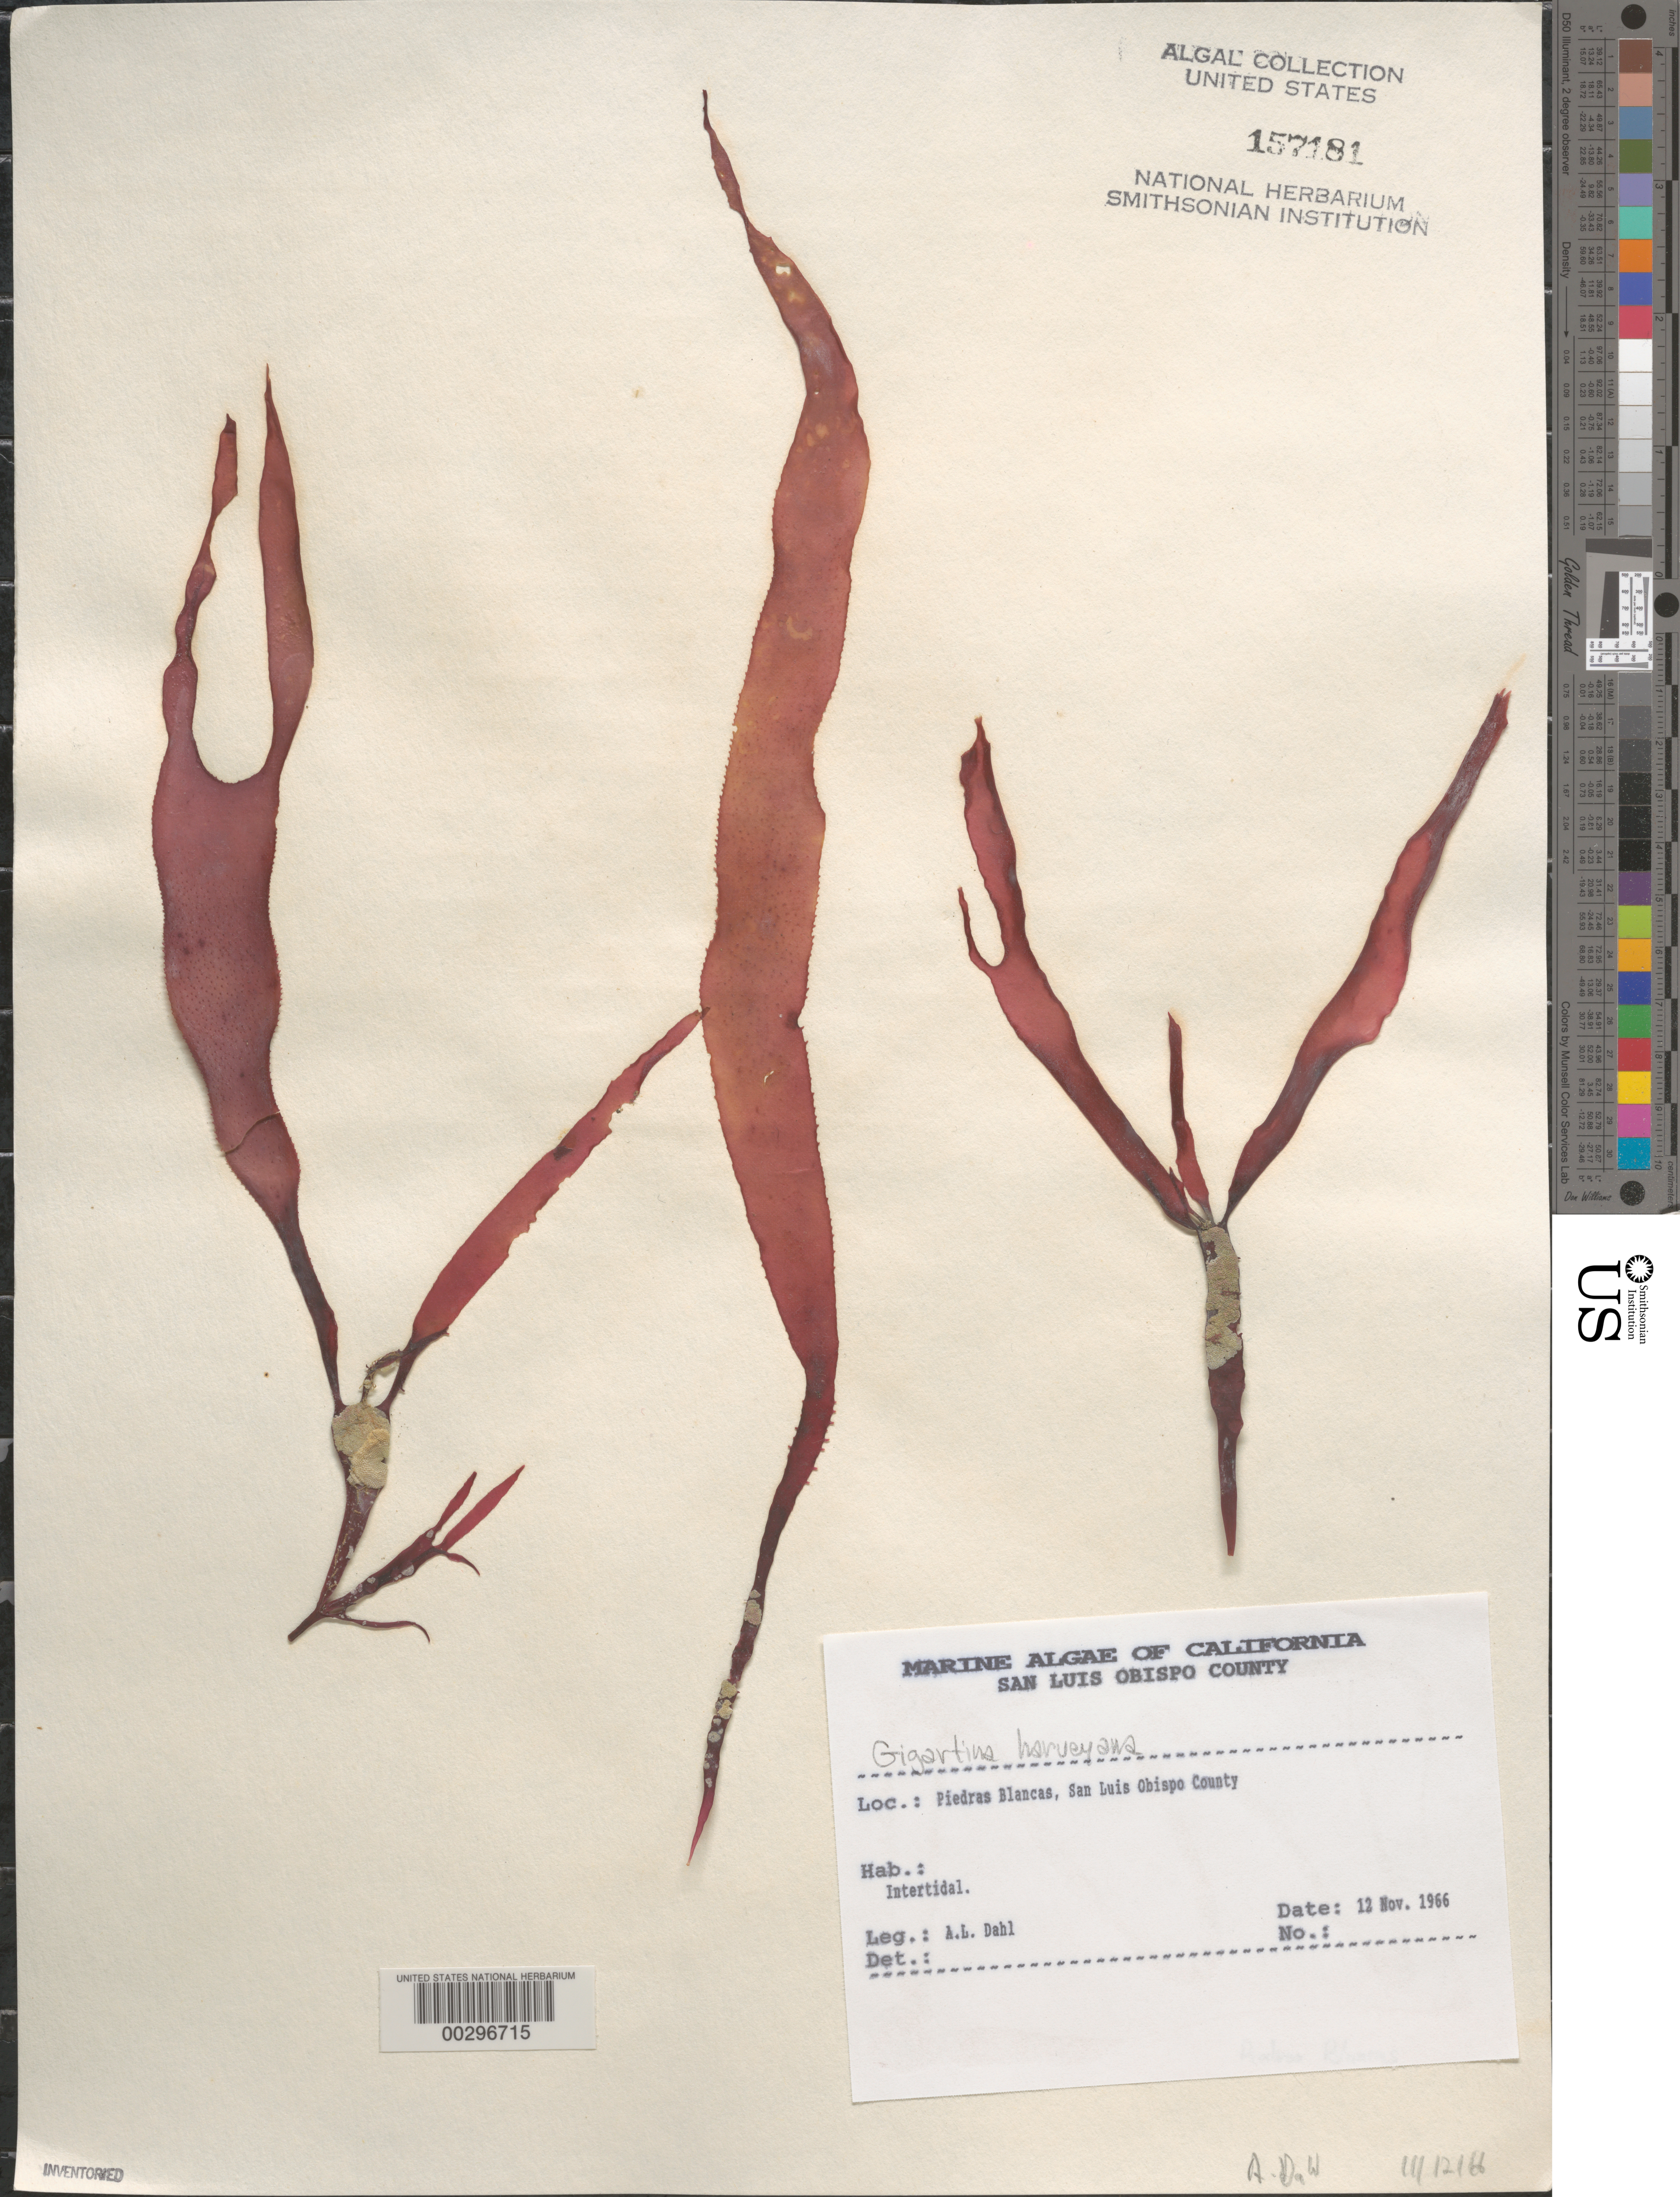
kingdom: Plantae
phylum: Rhodophyta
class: Florideophyceae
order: Gigartinales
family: Gigartinaceae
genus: Chondracanthus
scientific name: Chondracanthus harveyanus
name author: (Kütz.) Guiry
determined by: Algae name updating Project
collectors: A. Dahl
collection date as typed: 12 Nov 1966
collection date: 1966-11-12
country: United States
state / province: California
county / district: San Luis Obispo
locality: Piedras Blancas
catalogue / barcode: US 157181